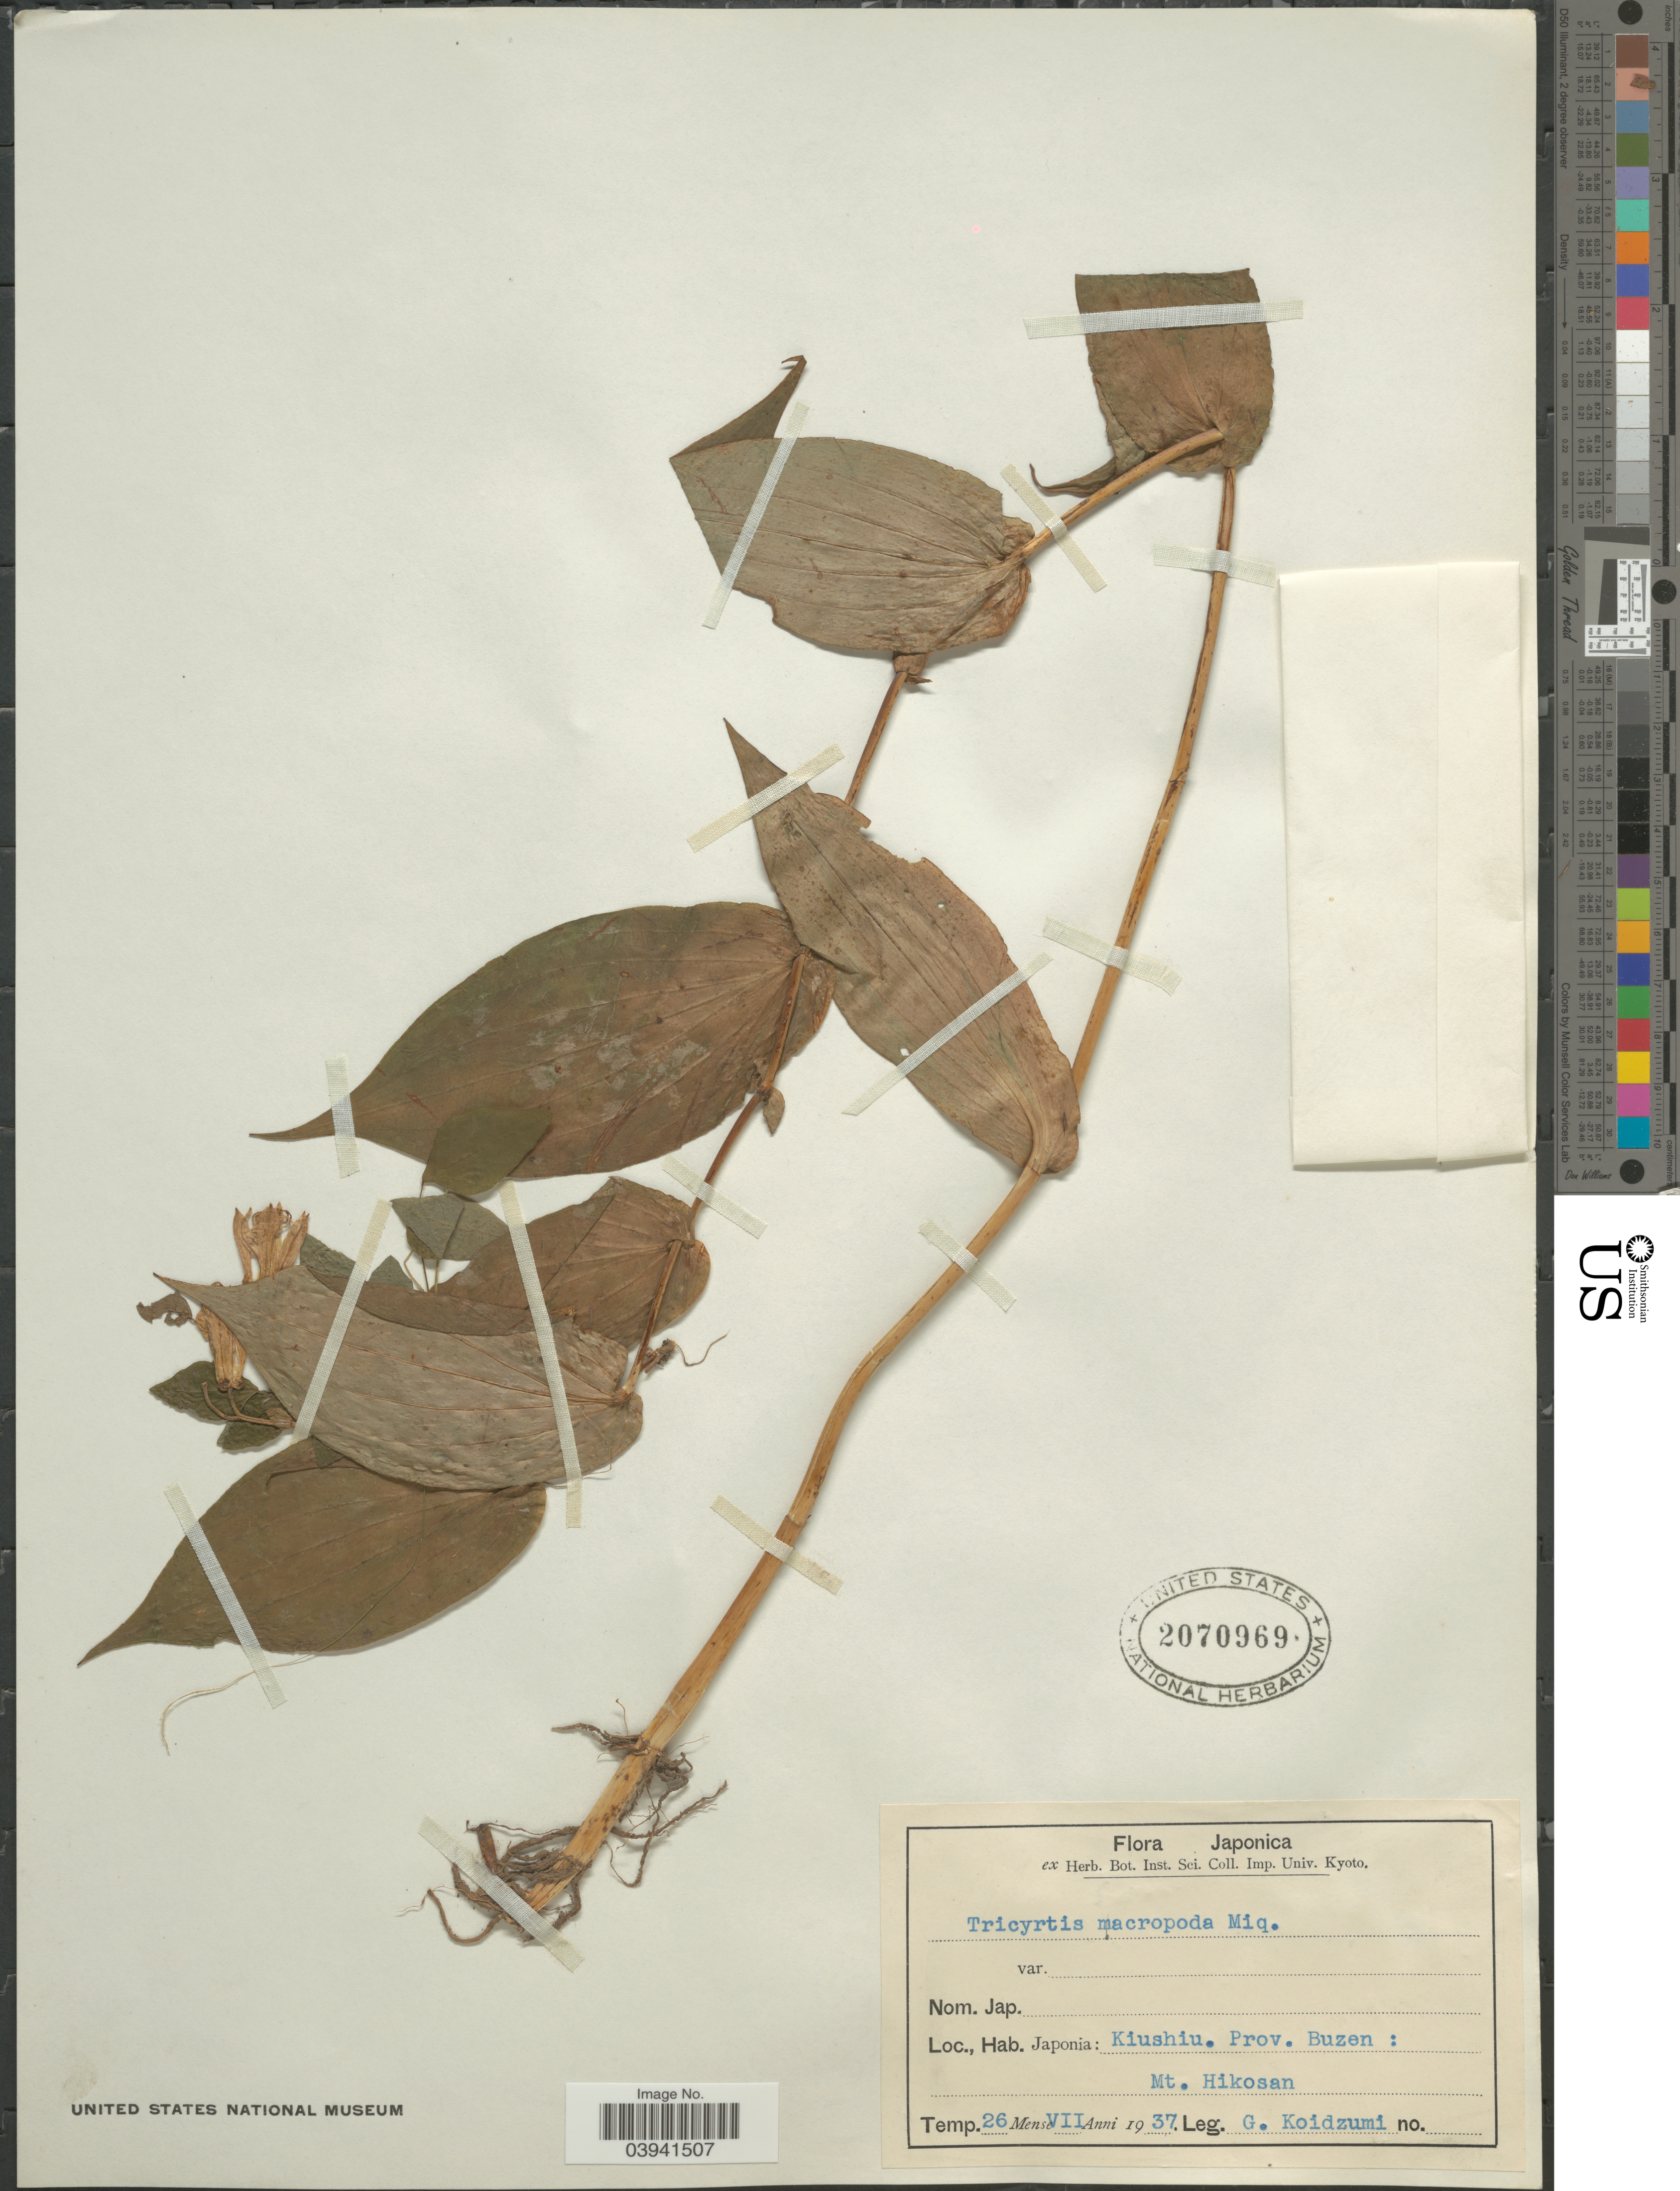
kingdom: Plantae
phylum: Tracheophyta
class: Liliopsida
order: Liliales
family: Liliaceae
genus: Tricyrtis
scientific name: Tricyrtis macropoda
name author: Miq.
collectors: G. Koidzumi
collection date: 1937-07-26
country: Japan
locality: Japonia: Kiushiu. Prov. Buzen: Mt. Hikosan.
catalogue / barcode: US 2070969